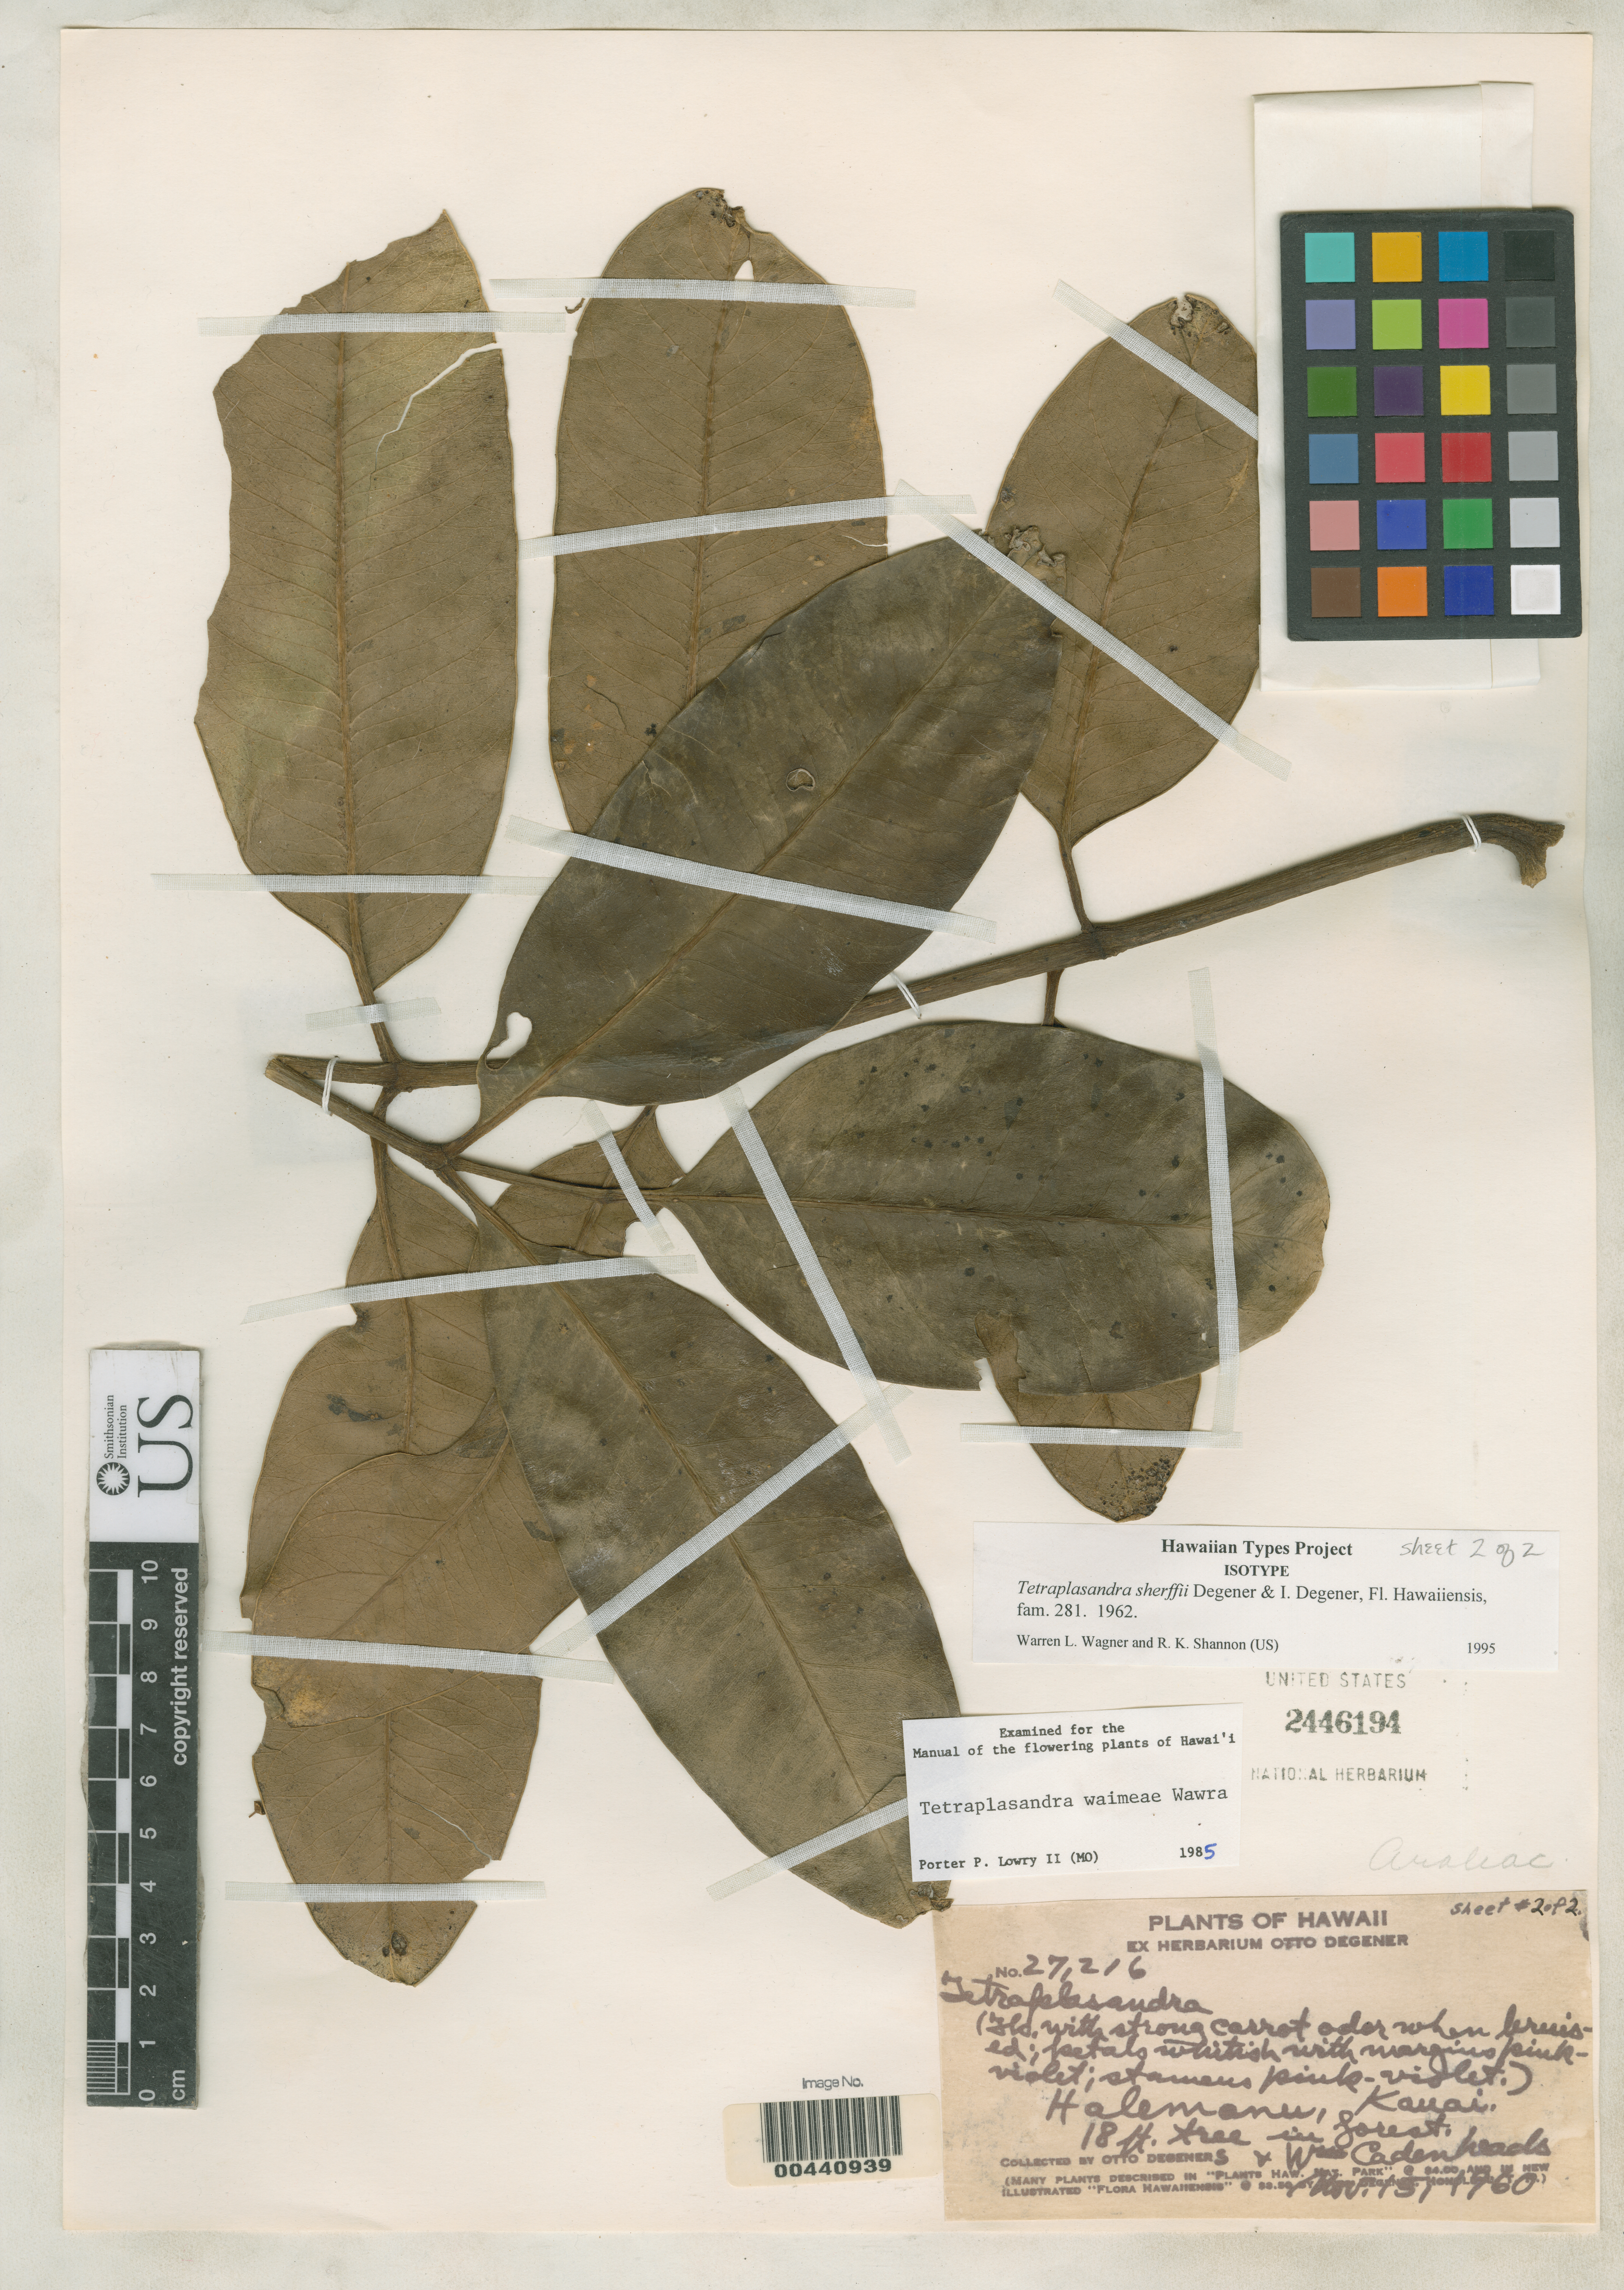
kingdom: Plantae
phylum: Tracheophyta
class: Magnoliopsida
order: Apiales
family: Araliaceae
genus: Tetraplasandra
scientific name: Tetraplasandra sherffii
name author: O. Deg. & I. Deg.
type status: Isotype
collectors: O. Degener & W. Cadenheads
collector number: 27216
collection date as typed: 15 Nov 1960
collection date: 1960-11-15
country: United States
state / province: Hawaii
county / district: Kauai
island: Kaua'i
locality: Halemanu.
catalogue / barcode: US 2446194